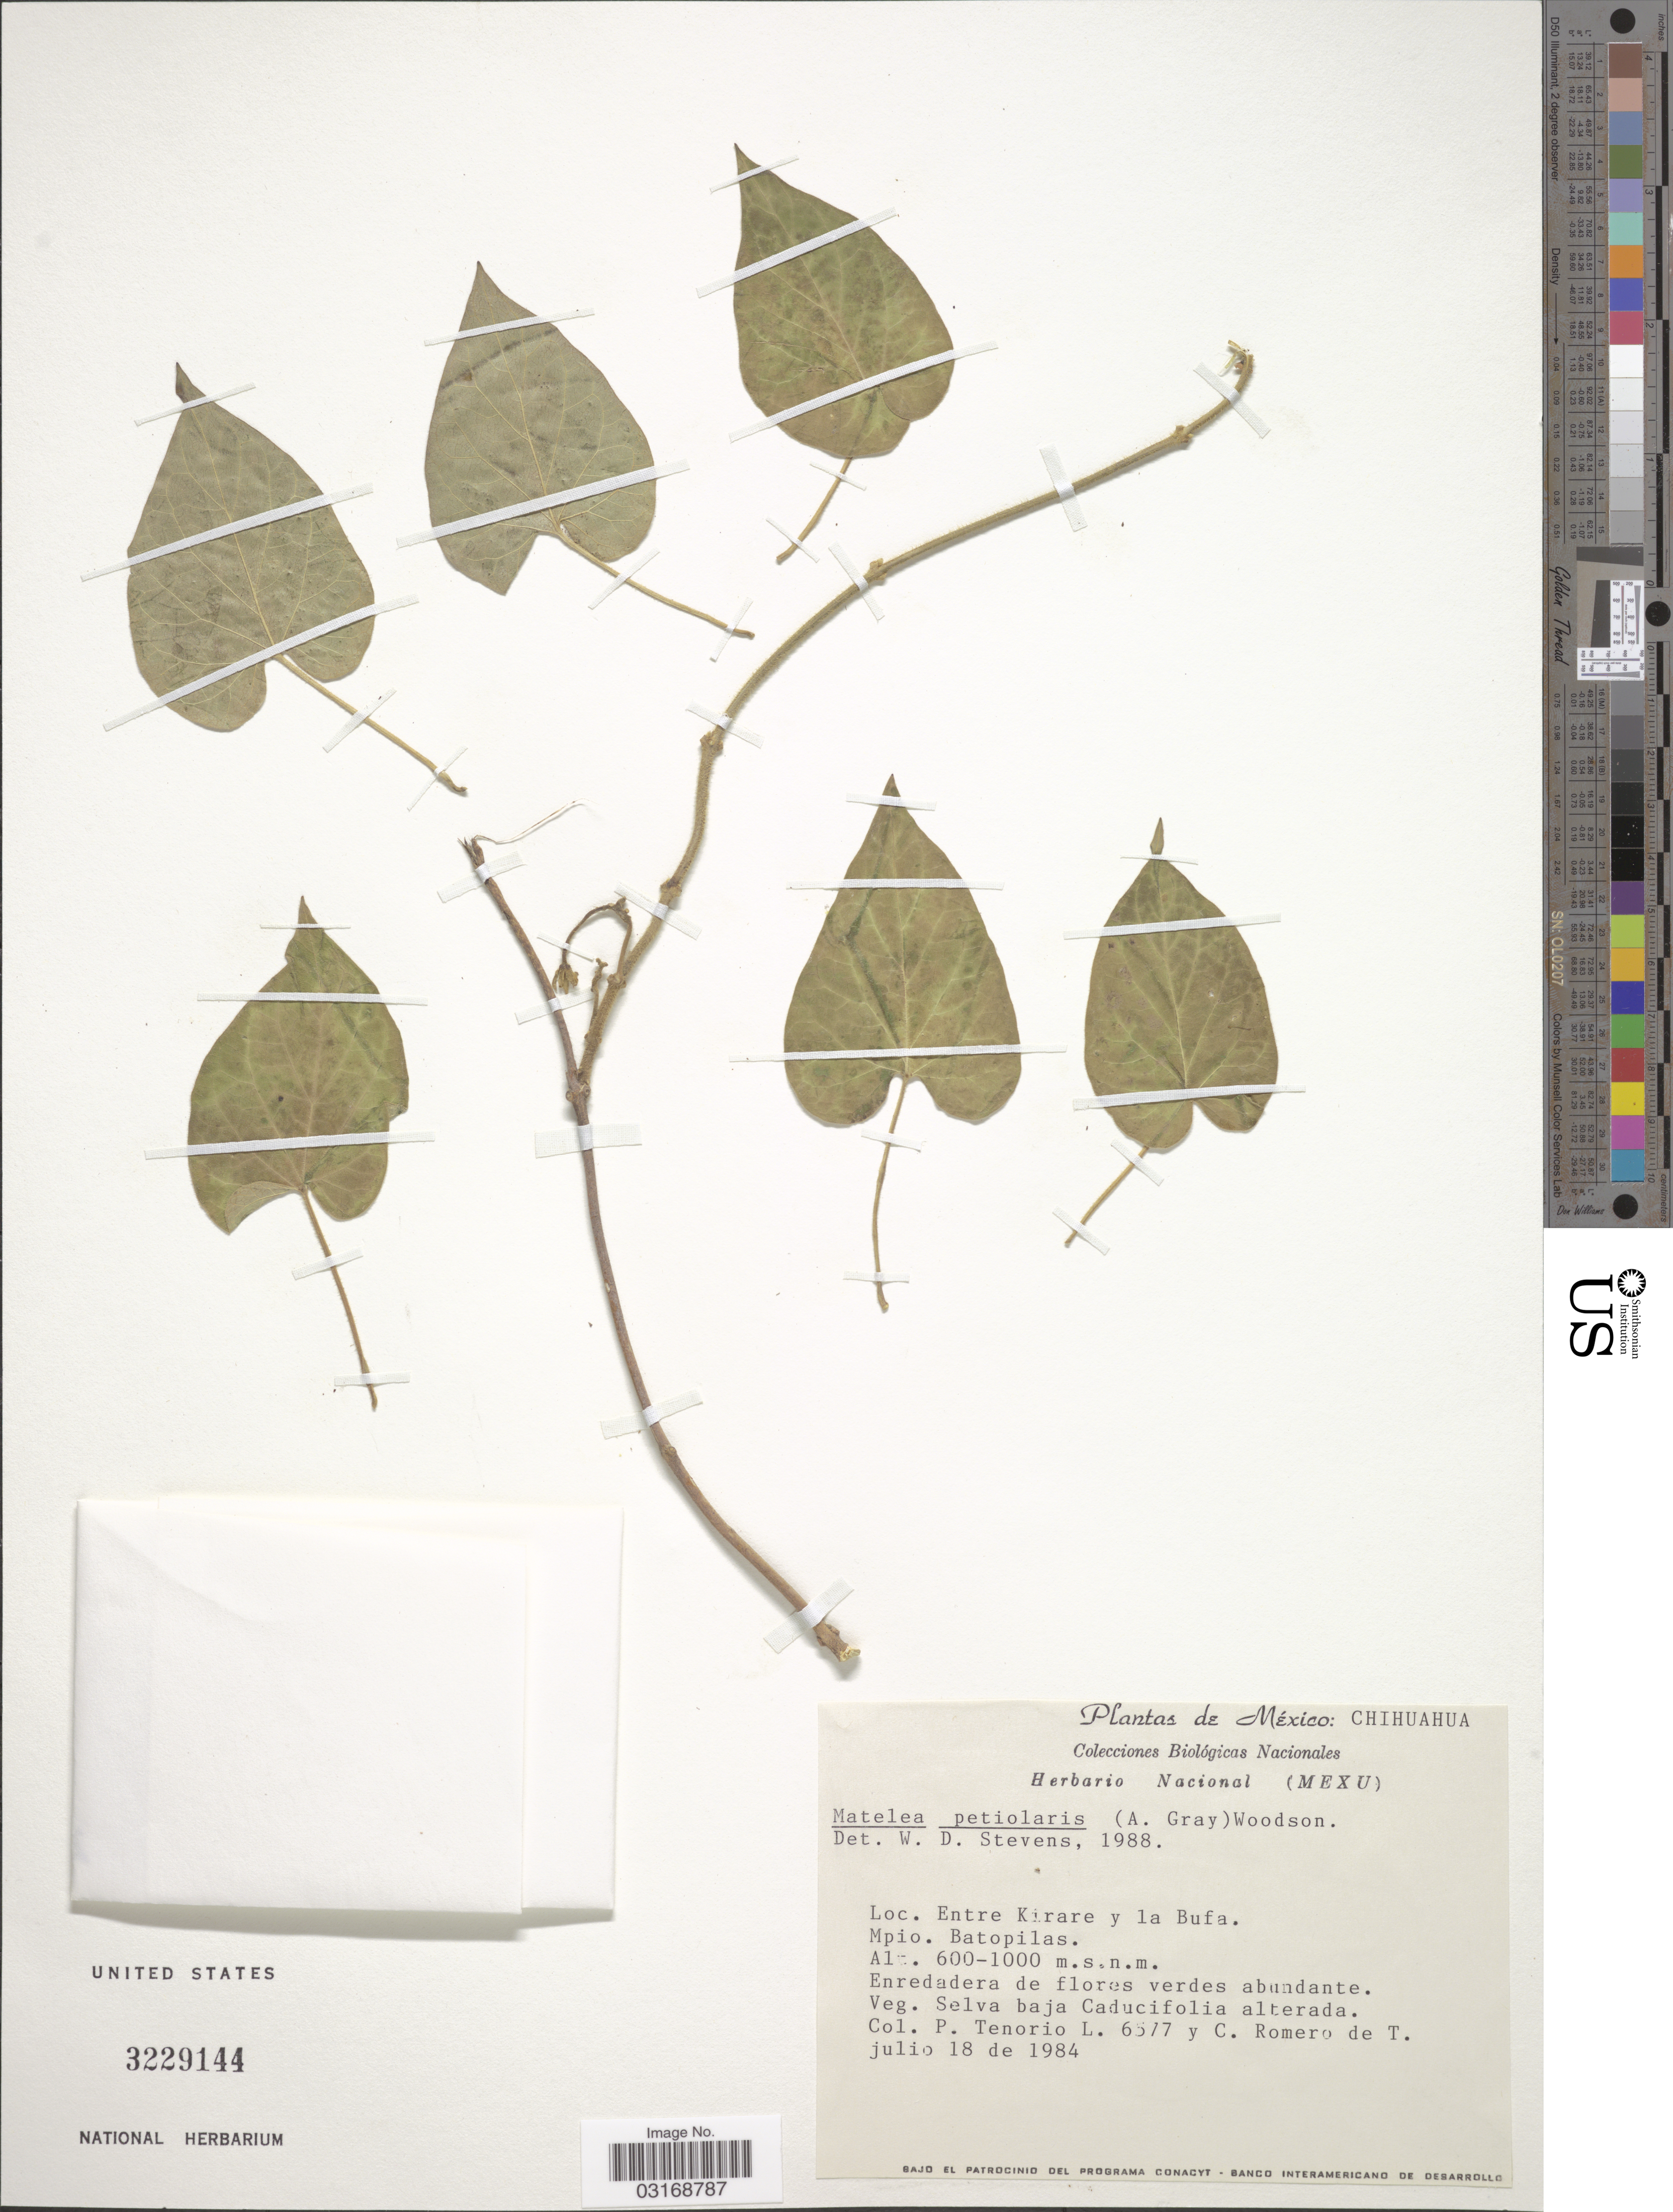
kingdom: Plantae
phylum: Tracheophyta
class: Magnoliopsida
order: Gentianales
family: Apocynaceae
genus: Matelea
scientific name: Matelea petiolaris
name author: (A. Gray) Woodson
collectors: P. Tenorio L. & C. Romero de T.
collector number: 6577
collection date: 1984-06-18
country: Mexico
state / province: Chihuahua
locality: Entre Kirare y la Bufa. Mpio. Batopilas.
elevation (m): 600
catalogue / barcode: US 3229144